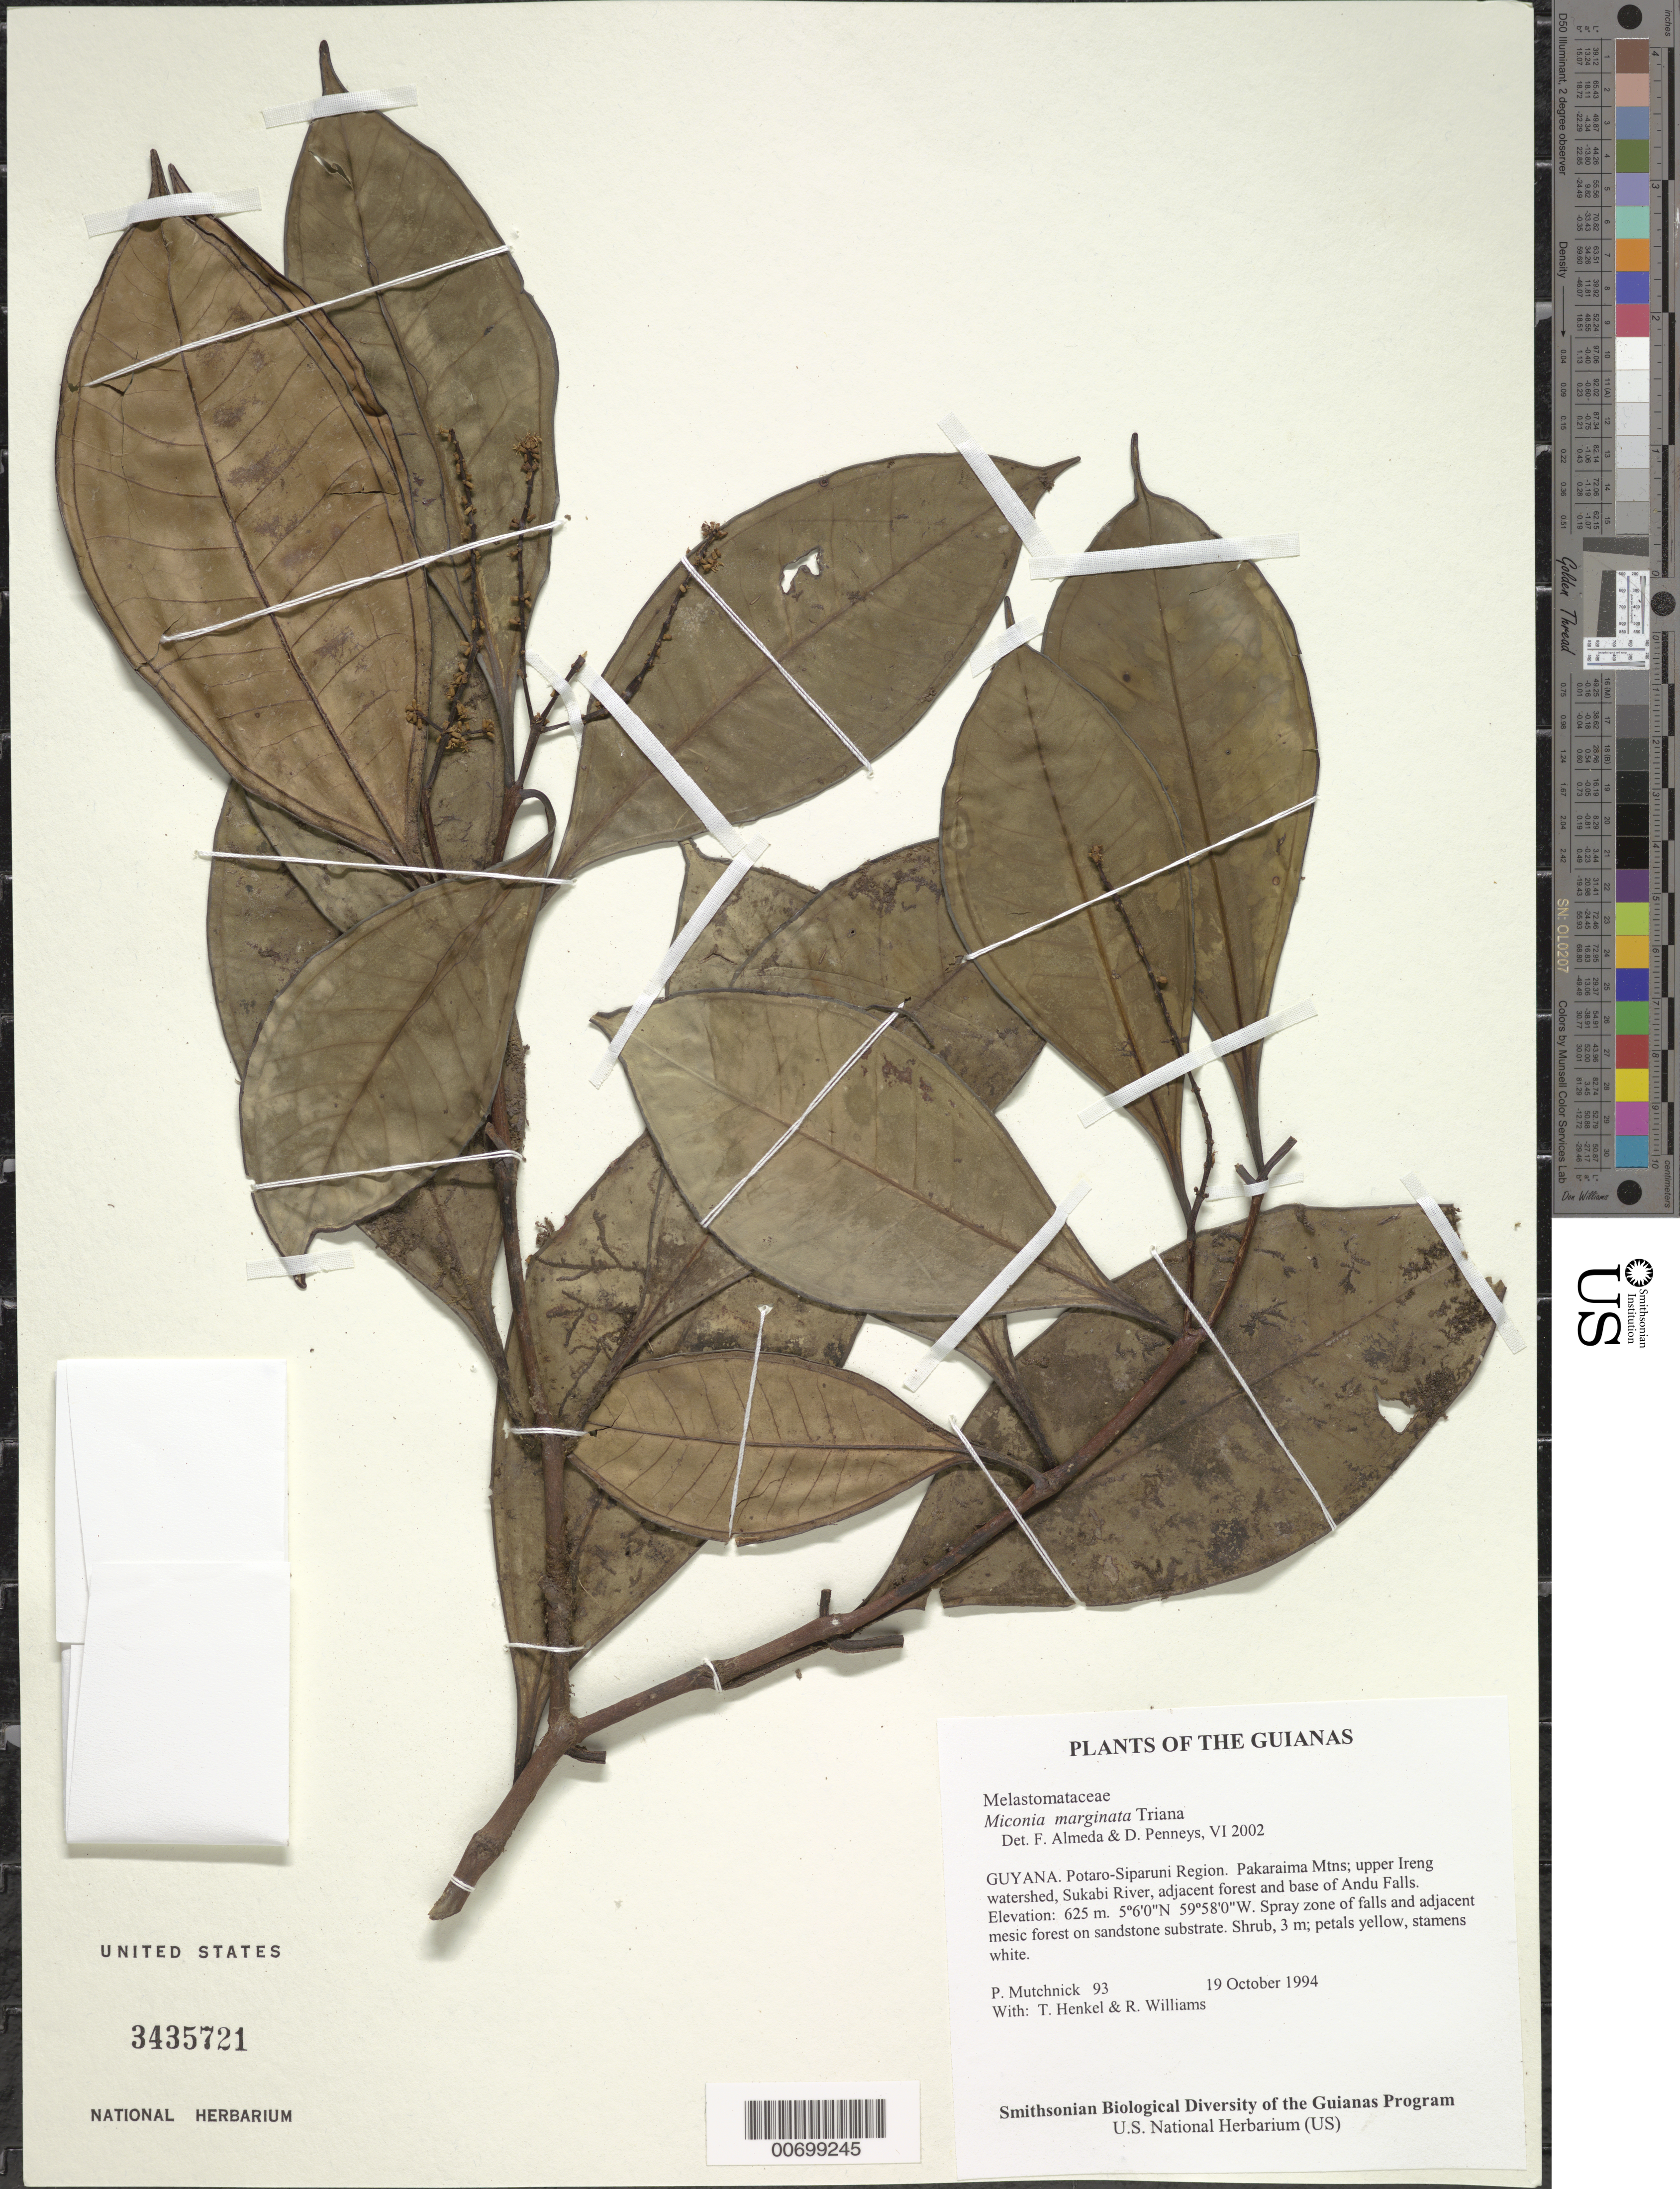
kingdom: Plantae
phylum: Tracheophyta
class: Magnoliopsida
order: Myrtales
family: Melastomataceae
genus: Miconia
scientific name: Miconia marginata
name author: Triana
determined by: Almeda, F.; Penneys, D. S.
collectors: P. Mutchnick, T. Henkel & R. Williams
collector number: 93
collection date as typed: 19 October 1994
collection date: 1994-10-19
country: Guyana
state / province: Potaro-Siparuni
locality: Pakaraima Mtns; upper Ireng watershed, Sukabi River, adjacent forest and base of Andu Falls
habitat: Spray zone of falls and adjacent mesic forest on sandstone substrate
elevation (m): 625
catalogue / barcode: US 3435721